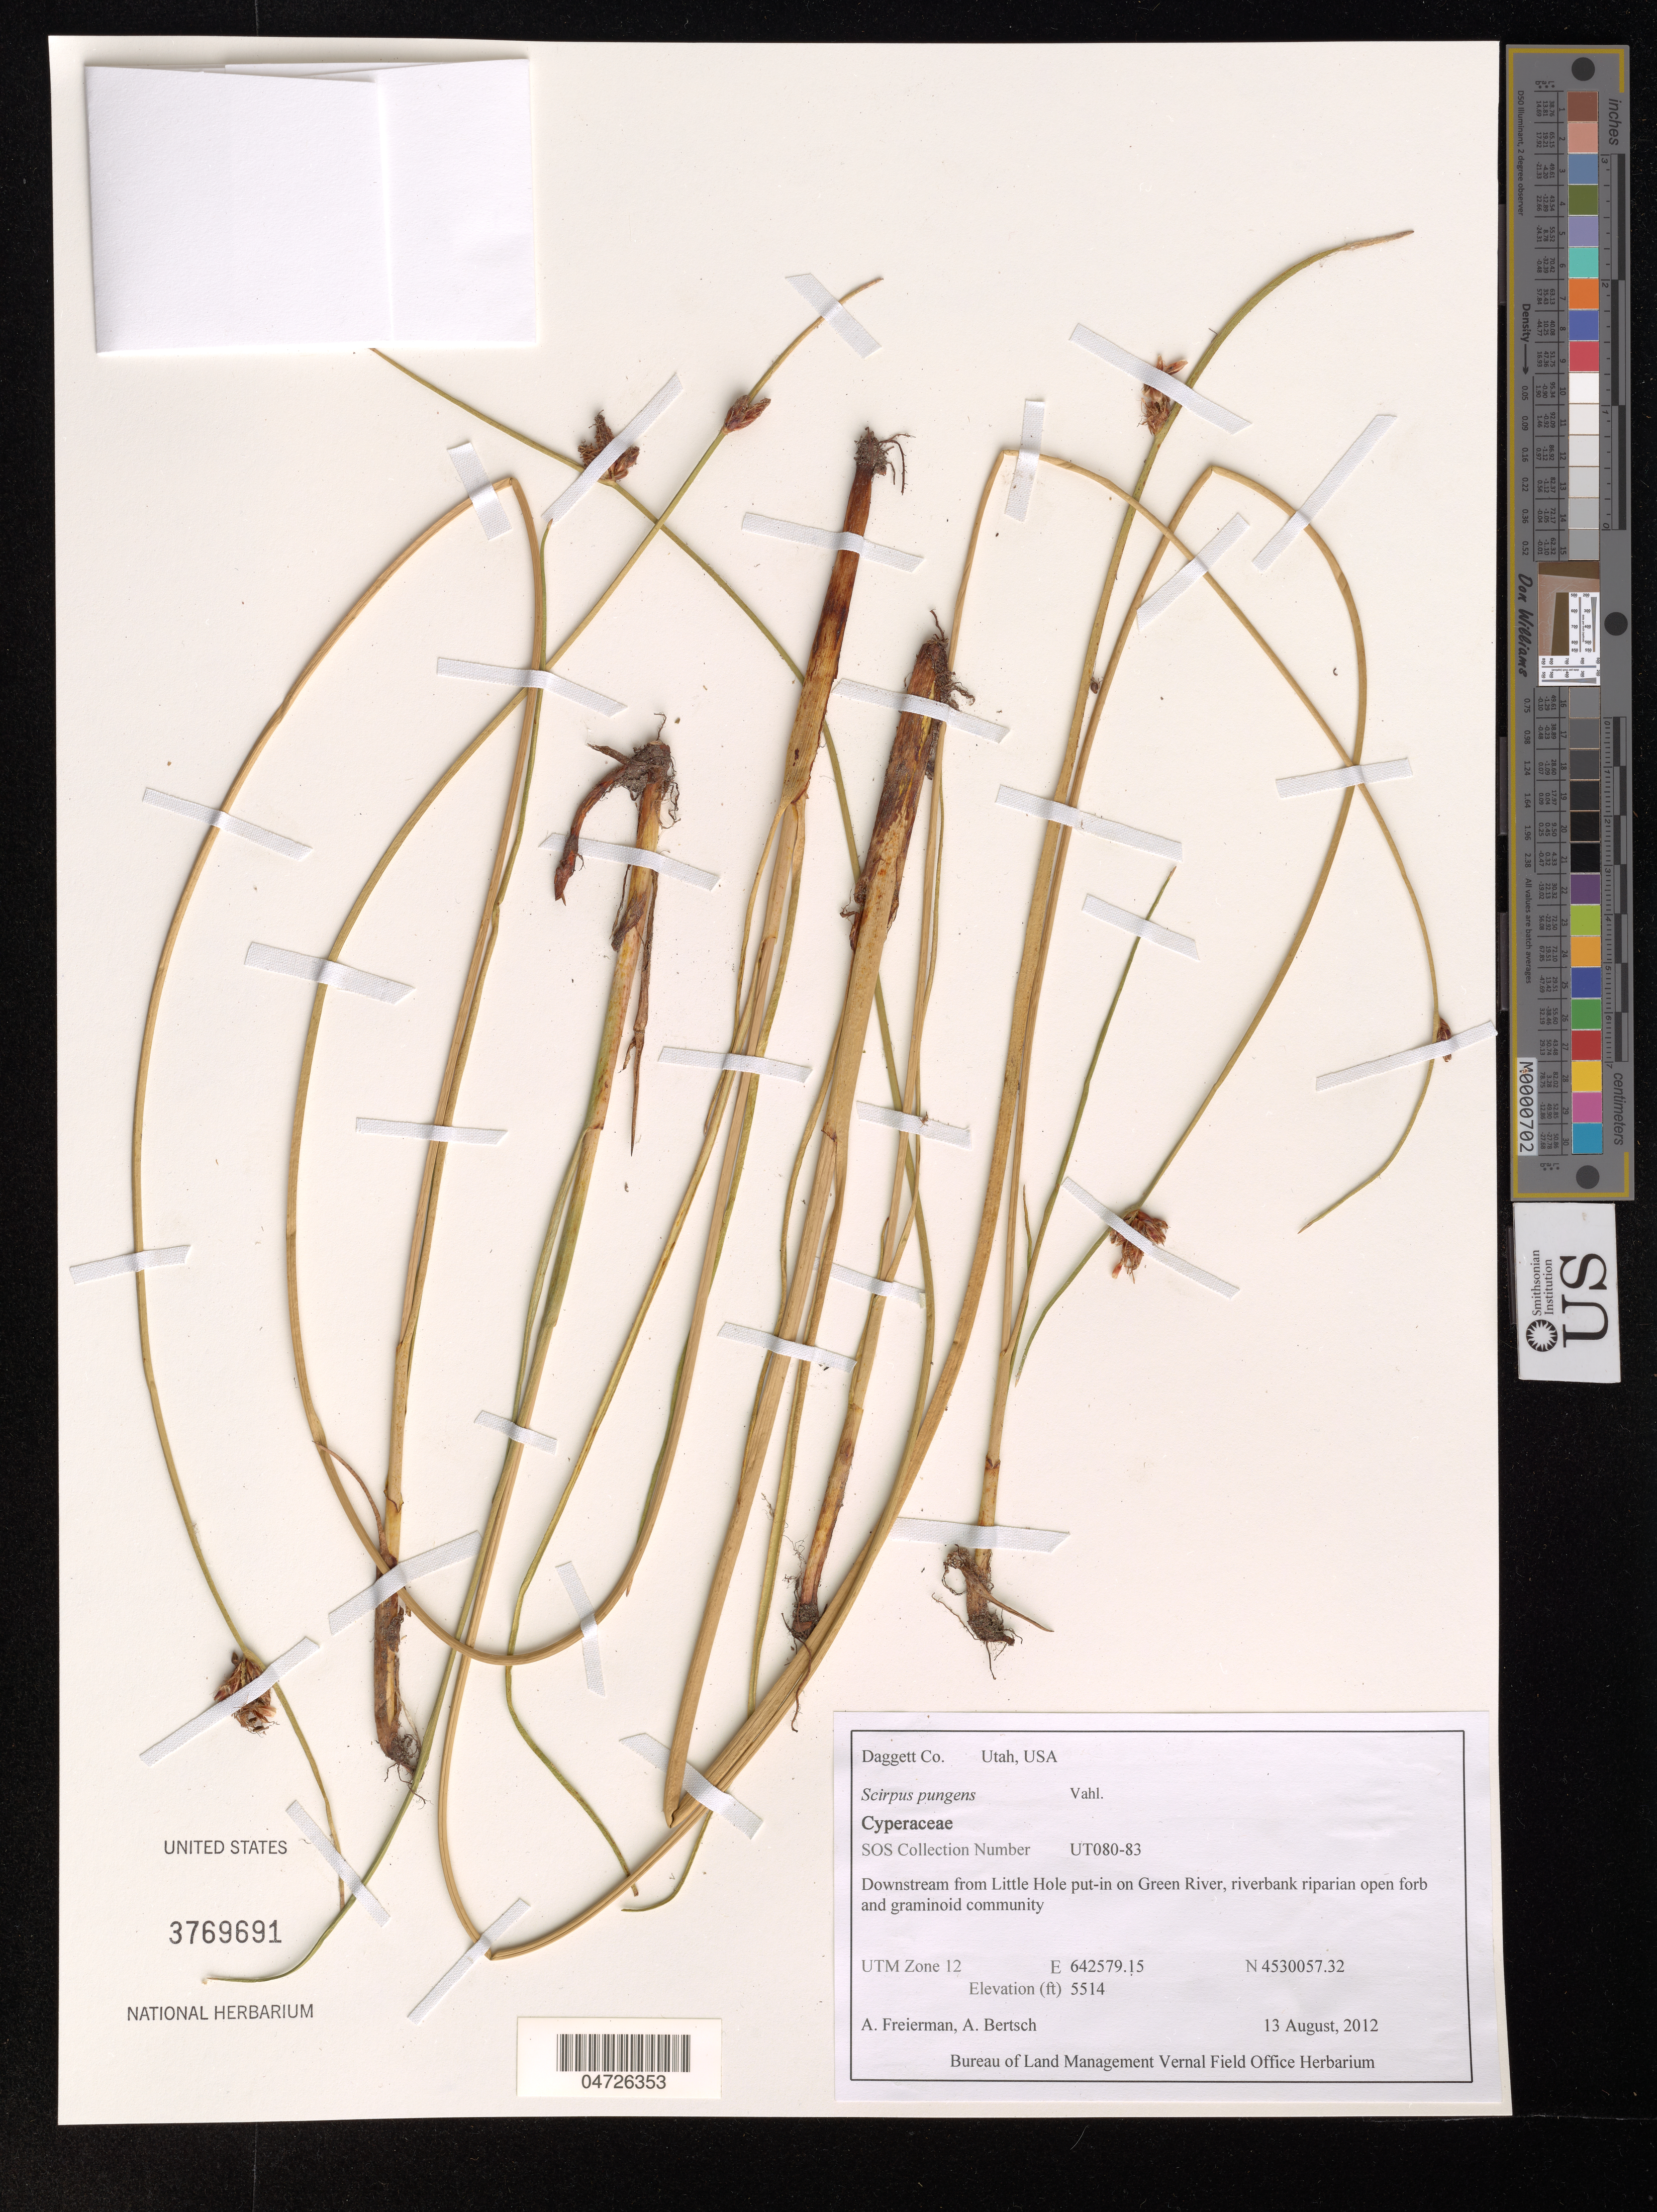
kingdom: Plantae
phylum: Tracheophyta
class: Liliopsida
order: Poales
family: Cyperaceae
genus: Scirpus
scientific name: Scirpus pungens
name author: Vahl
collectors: A. Freierman & A. Bertsch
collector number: UT080-83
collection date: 2012-08-13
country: United States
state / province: Utah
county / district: Daggett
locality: Daggett Co. Downstream from Little Hole put-in on Green River. UTM Zone 12.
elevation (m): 1681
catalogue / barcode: US 3769691